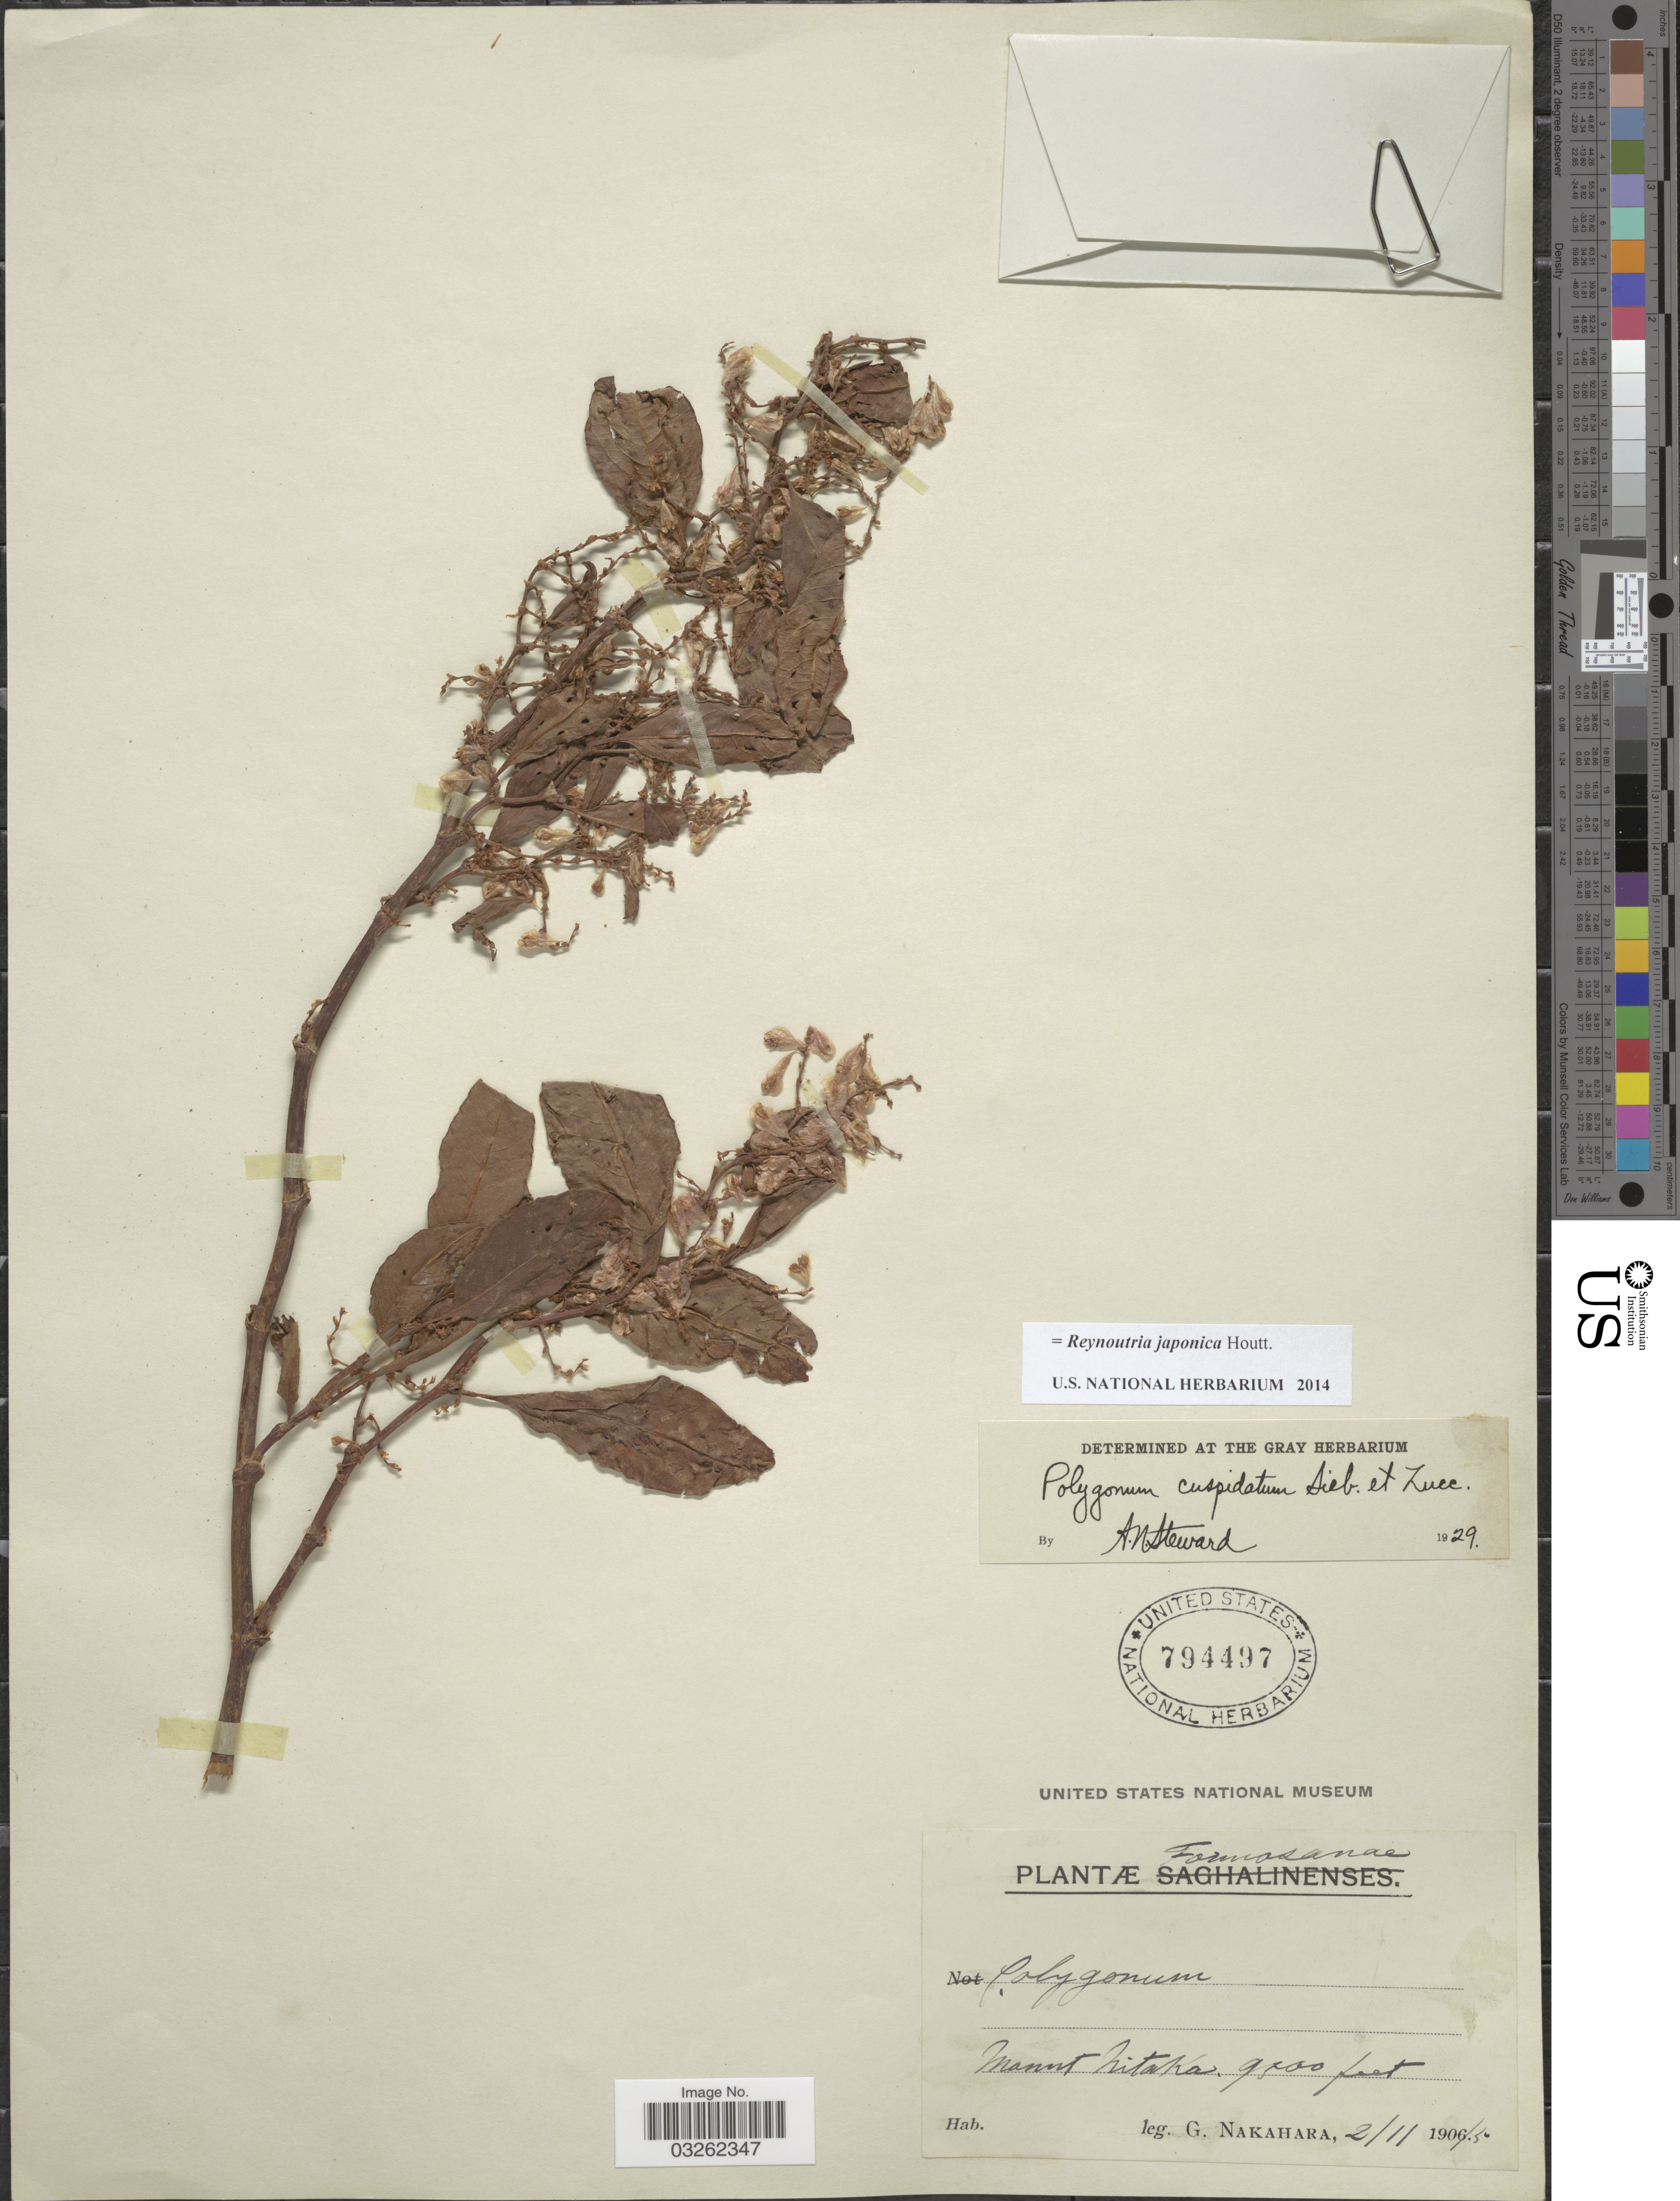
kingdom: Plantae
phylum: Tracheophyta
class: Magnoliopsida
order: Caryophyllales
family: Polygonaceae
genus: Reynoutria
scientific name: Reynoutria japonica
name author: Houtt.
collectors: G. Nakahara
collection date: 1905-11-02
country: Taiwan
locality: Formosanae, Mount Nitaka.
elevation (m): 2896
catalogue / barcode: US 794497